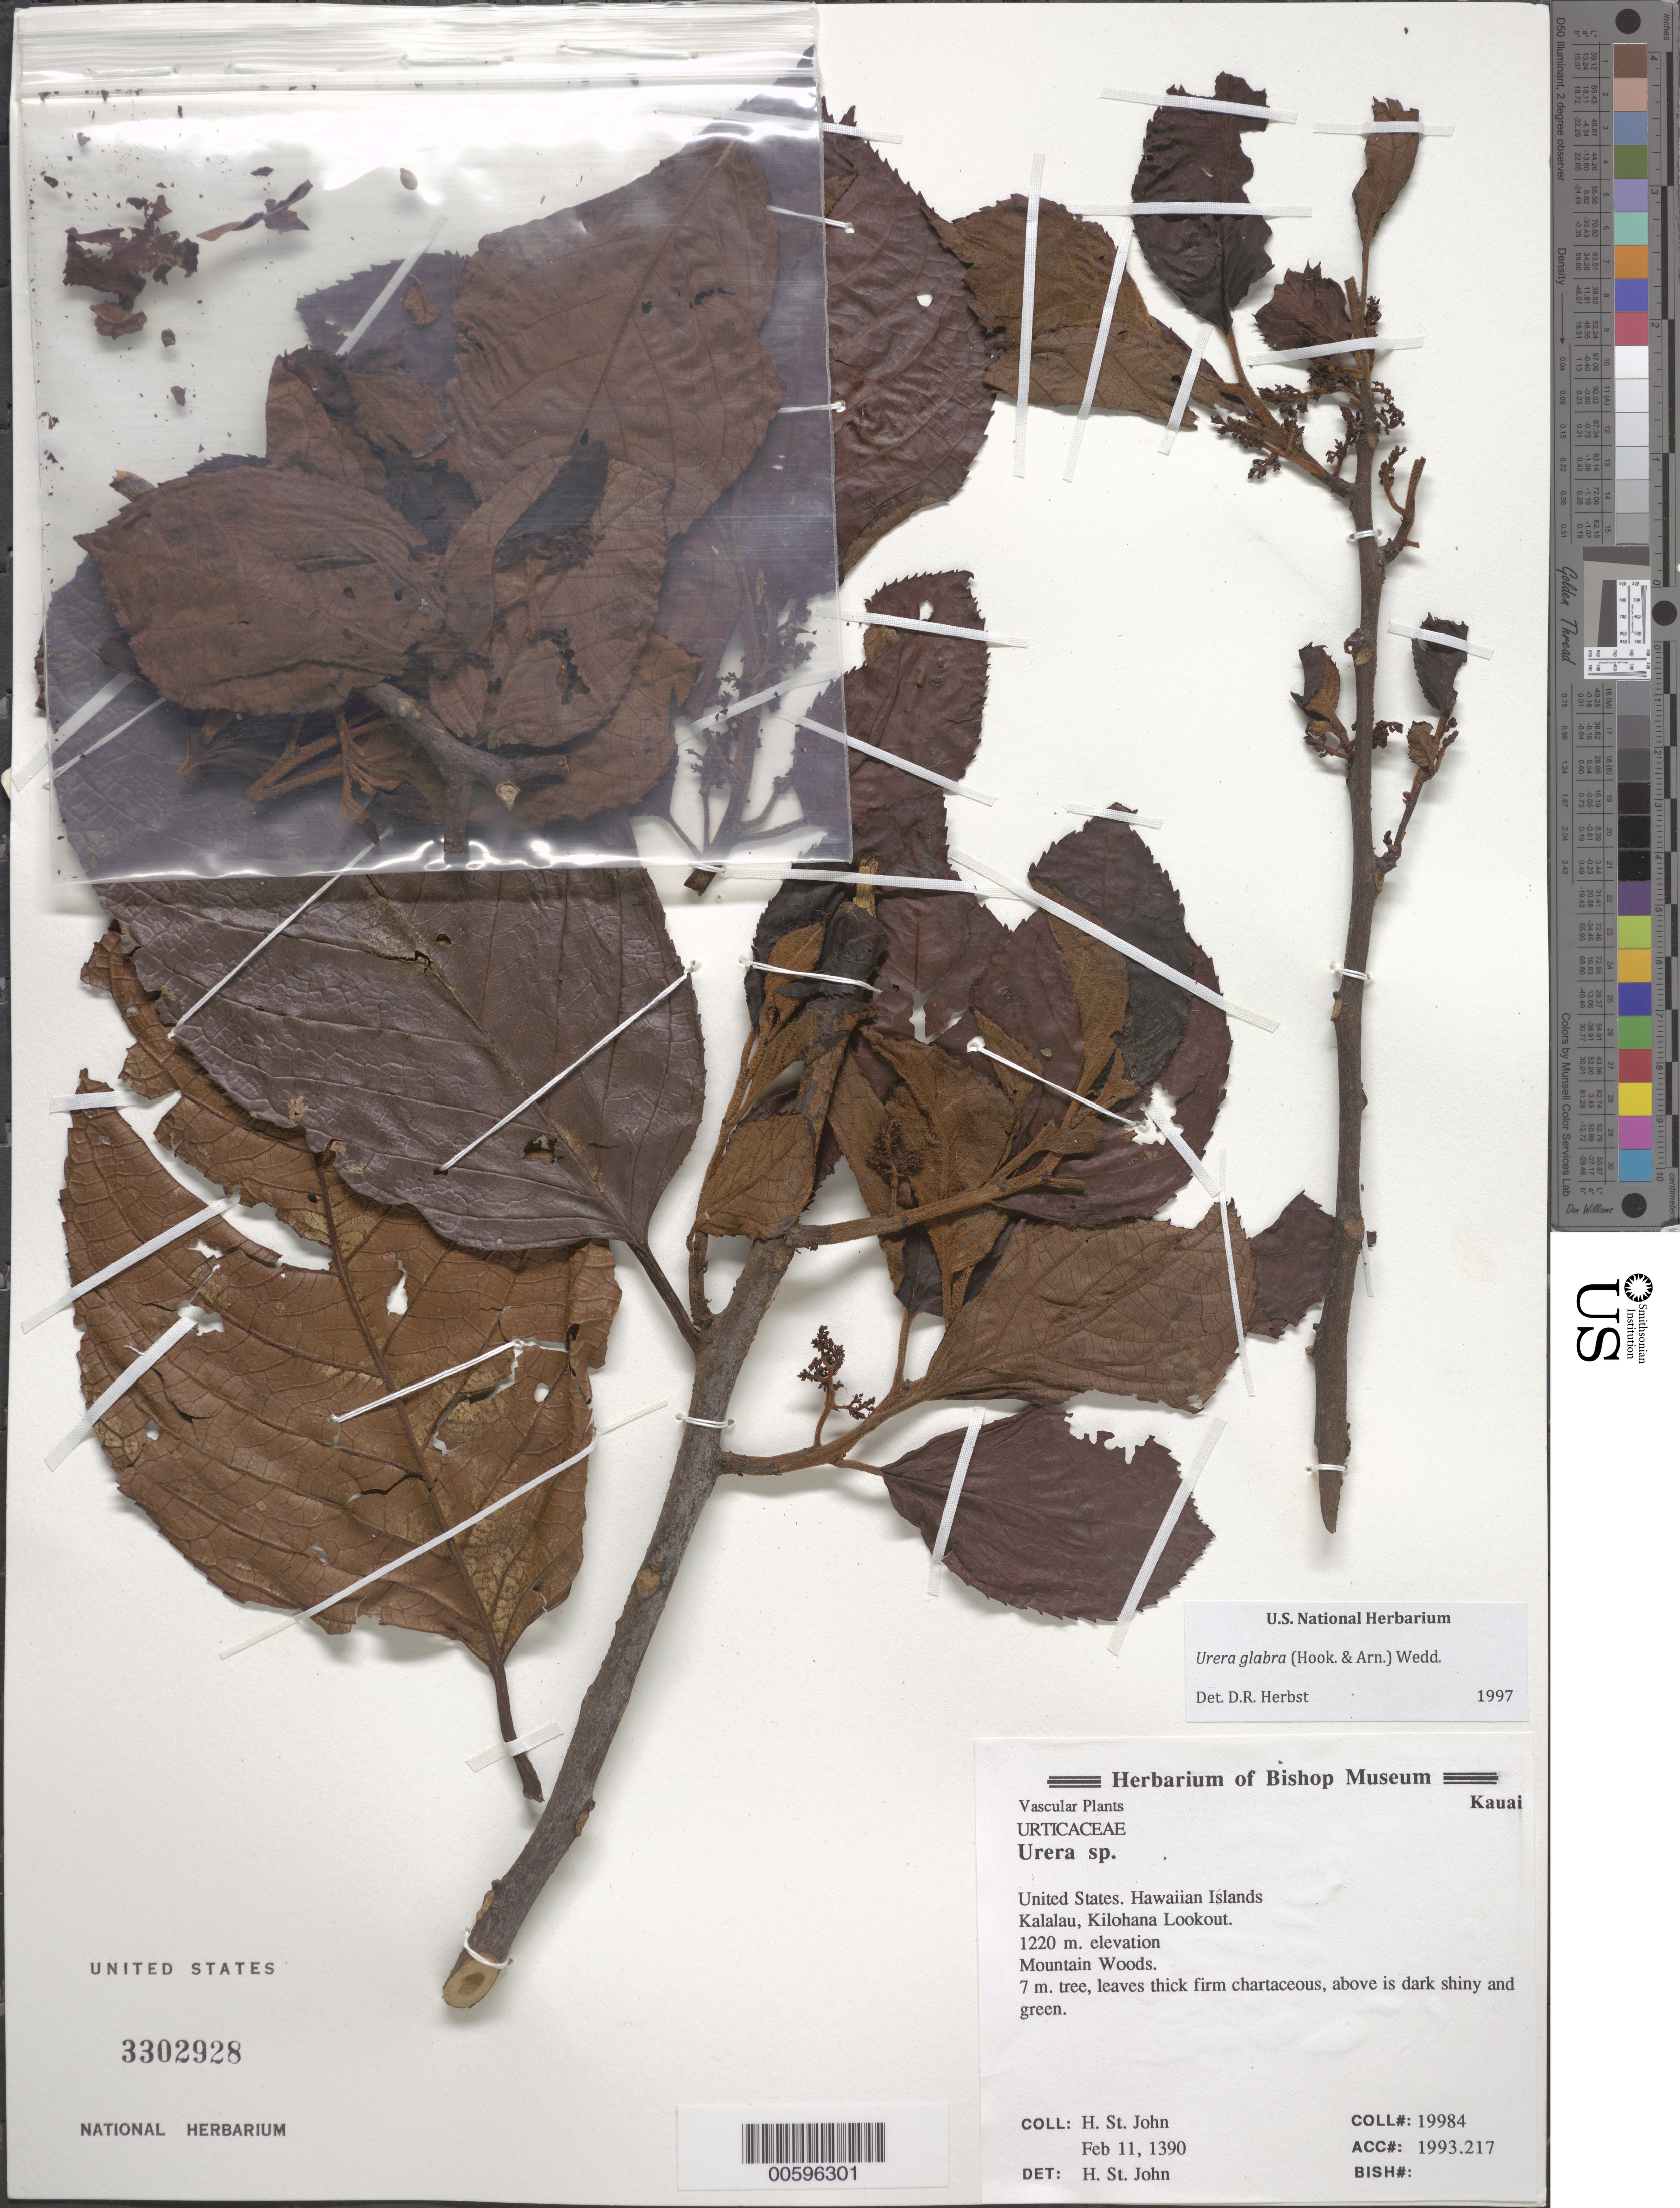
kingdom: Plantae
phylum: Tracheophyta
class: Magnoliopsida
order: Rosales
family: Urticaceae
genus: Touchardia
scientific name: Touchardia oahuensis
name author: T. Wells & A. K. Monro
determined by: Wagner, W. L., (BOT), Smithsonian Institution - National Museum of Natural History (UNITED STATES)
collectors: H. St. John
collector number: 19984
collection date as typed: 11 Feb 1930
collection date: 1930-02-11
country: United States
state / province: Hawaii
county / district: Kaui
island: Kaua'i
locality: Kalalau, Kilohana Lookout.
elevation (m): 1220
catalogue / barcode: US 3302928